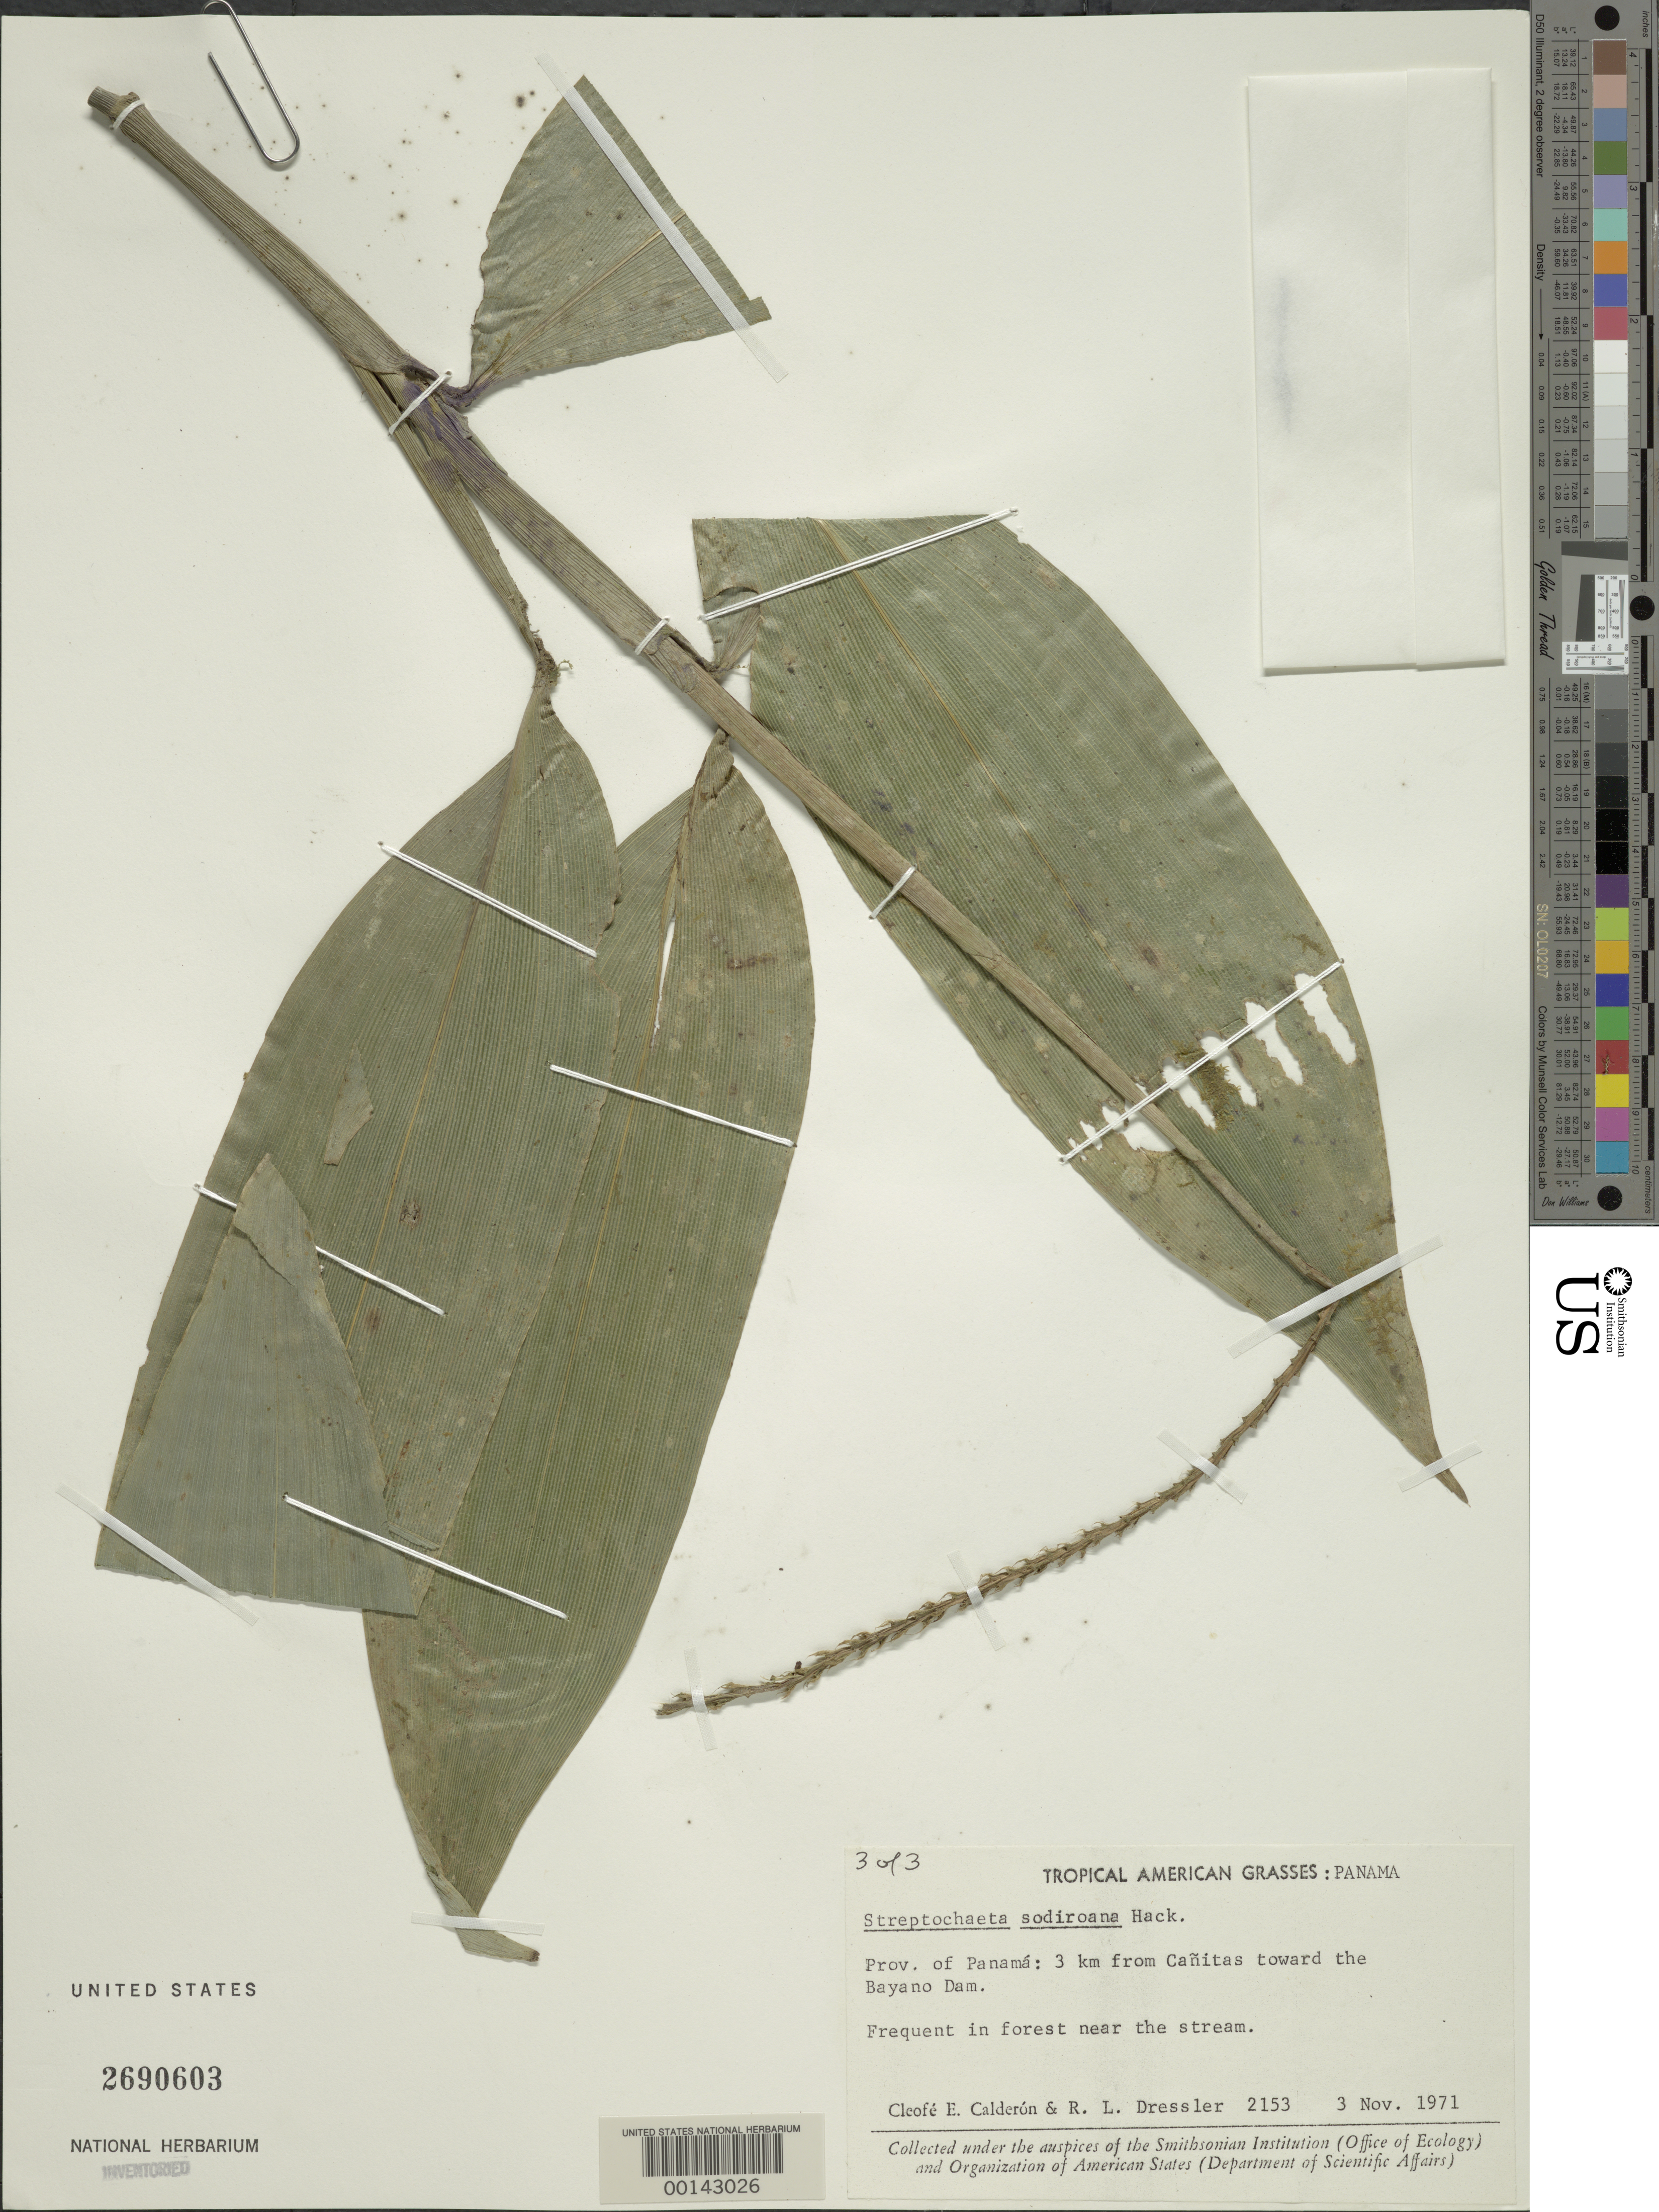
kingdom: Plantae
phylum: Tracheophyta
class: Liliopsida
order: Poales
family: Poaceae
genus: Streptochaeta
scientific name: Streptochaeta sodiroana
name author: Hack.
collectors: C. E. Calderón & R. Dressler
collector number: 2153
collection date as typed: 03 Nov 1971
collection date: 1971-11-03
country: Panama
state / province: Panamá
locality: Canitas/Bayano Dam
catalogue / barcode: US 2690603